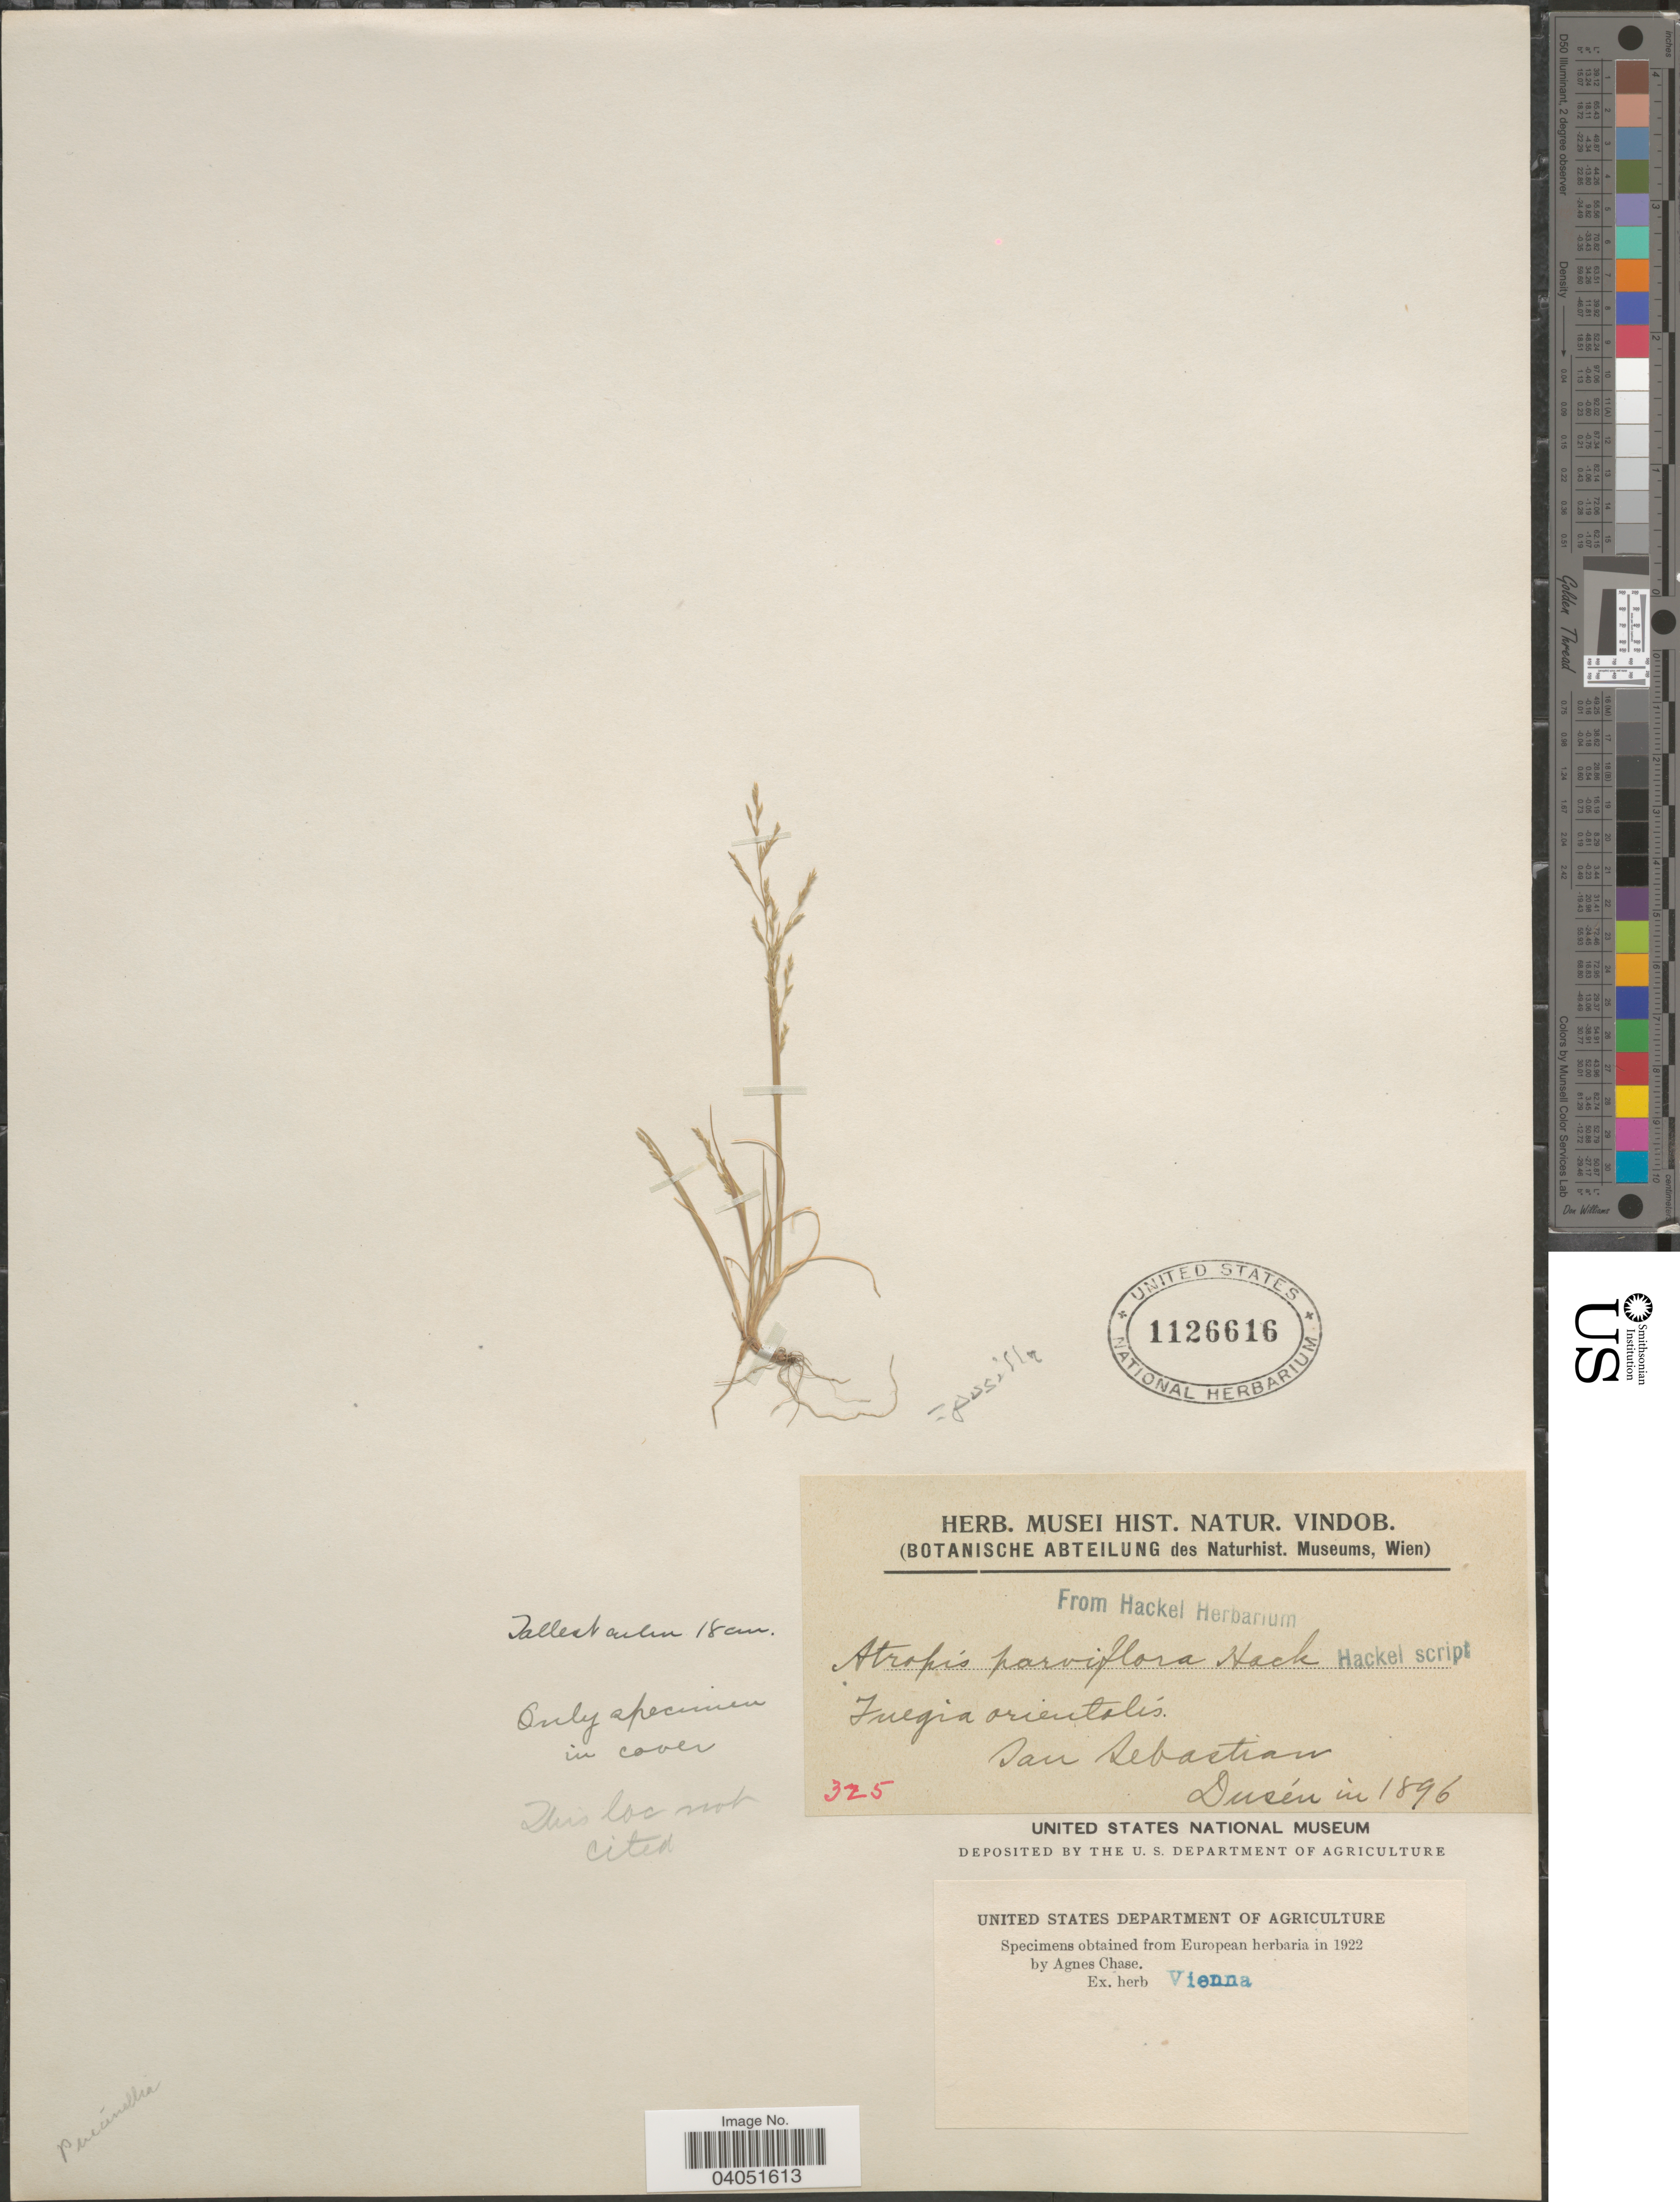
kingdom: Plantae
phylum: Tracheophyta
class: Liliopsida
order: Poales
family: Poaceae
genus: Puccinellia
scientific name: Puccinellia pusilla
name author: (Hack.) Parodi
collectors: Dusen, --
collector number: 325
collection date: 1896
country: Puerto Rico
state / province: San Sebastian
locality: Fuegia orientalis. San Sebastian.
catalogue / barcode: US 1126616